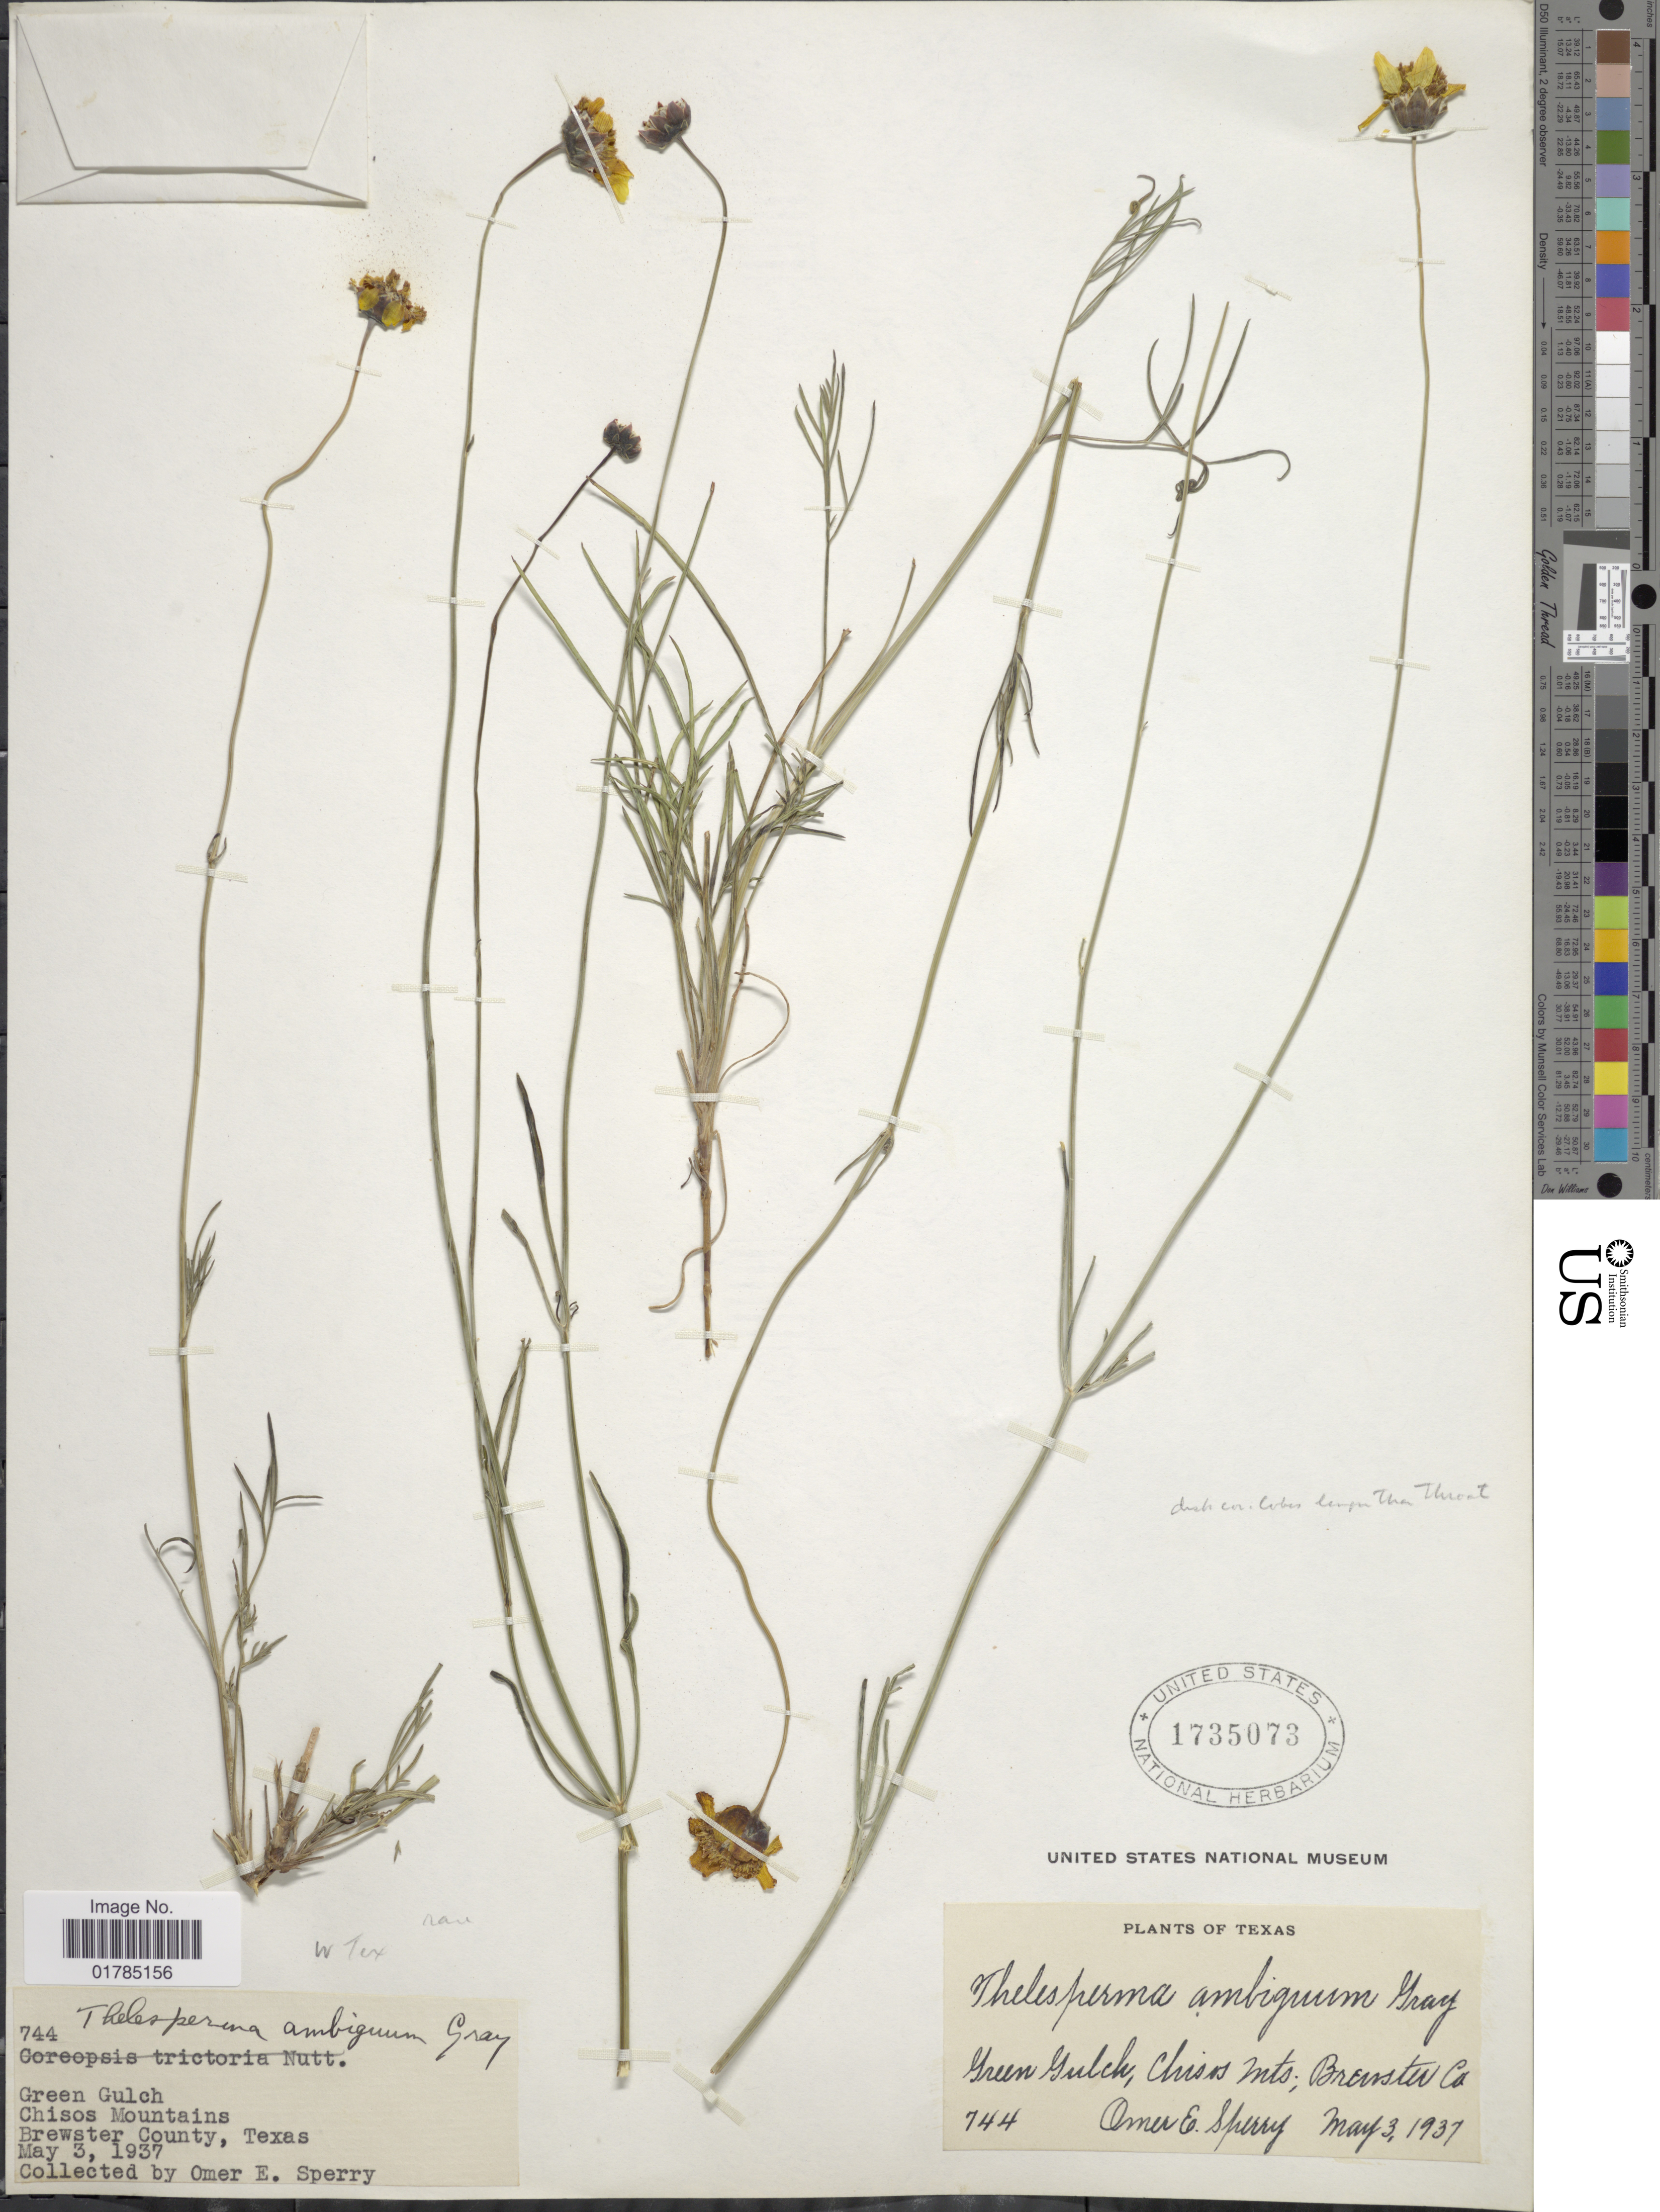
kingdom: Plantae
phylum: Tracheophyta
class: Magnoliopsida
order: Asterales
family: Asteraceae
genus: Thelesperma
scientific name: Thelesperma ambiguum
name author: A. Gray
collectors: O. E. Sperry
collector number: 744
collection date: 1937-05-03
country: United States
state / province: Texas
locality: Green Gulch Chisos Mountains, Brewster County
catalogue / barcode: US 1735073